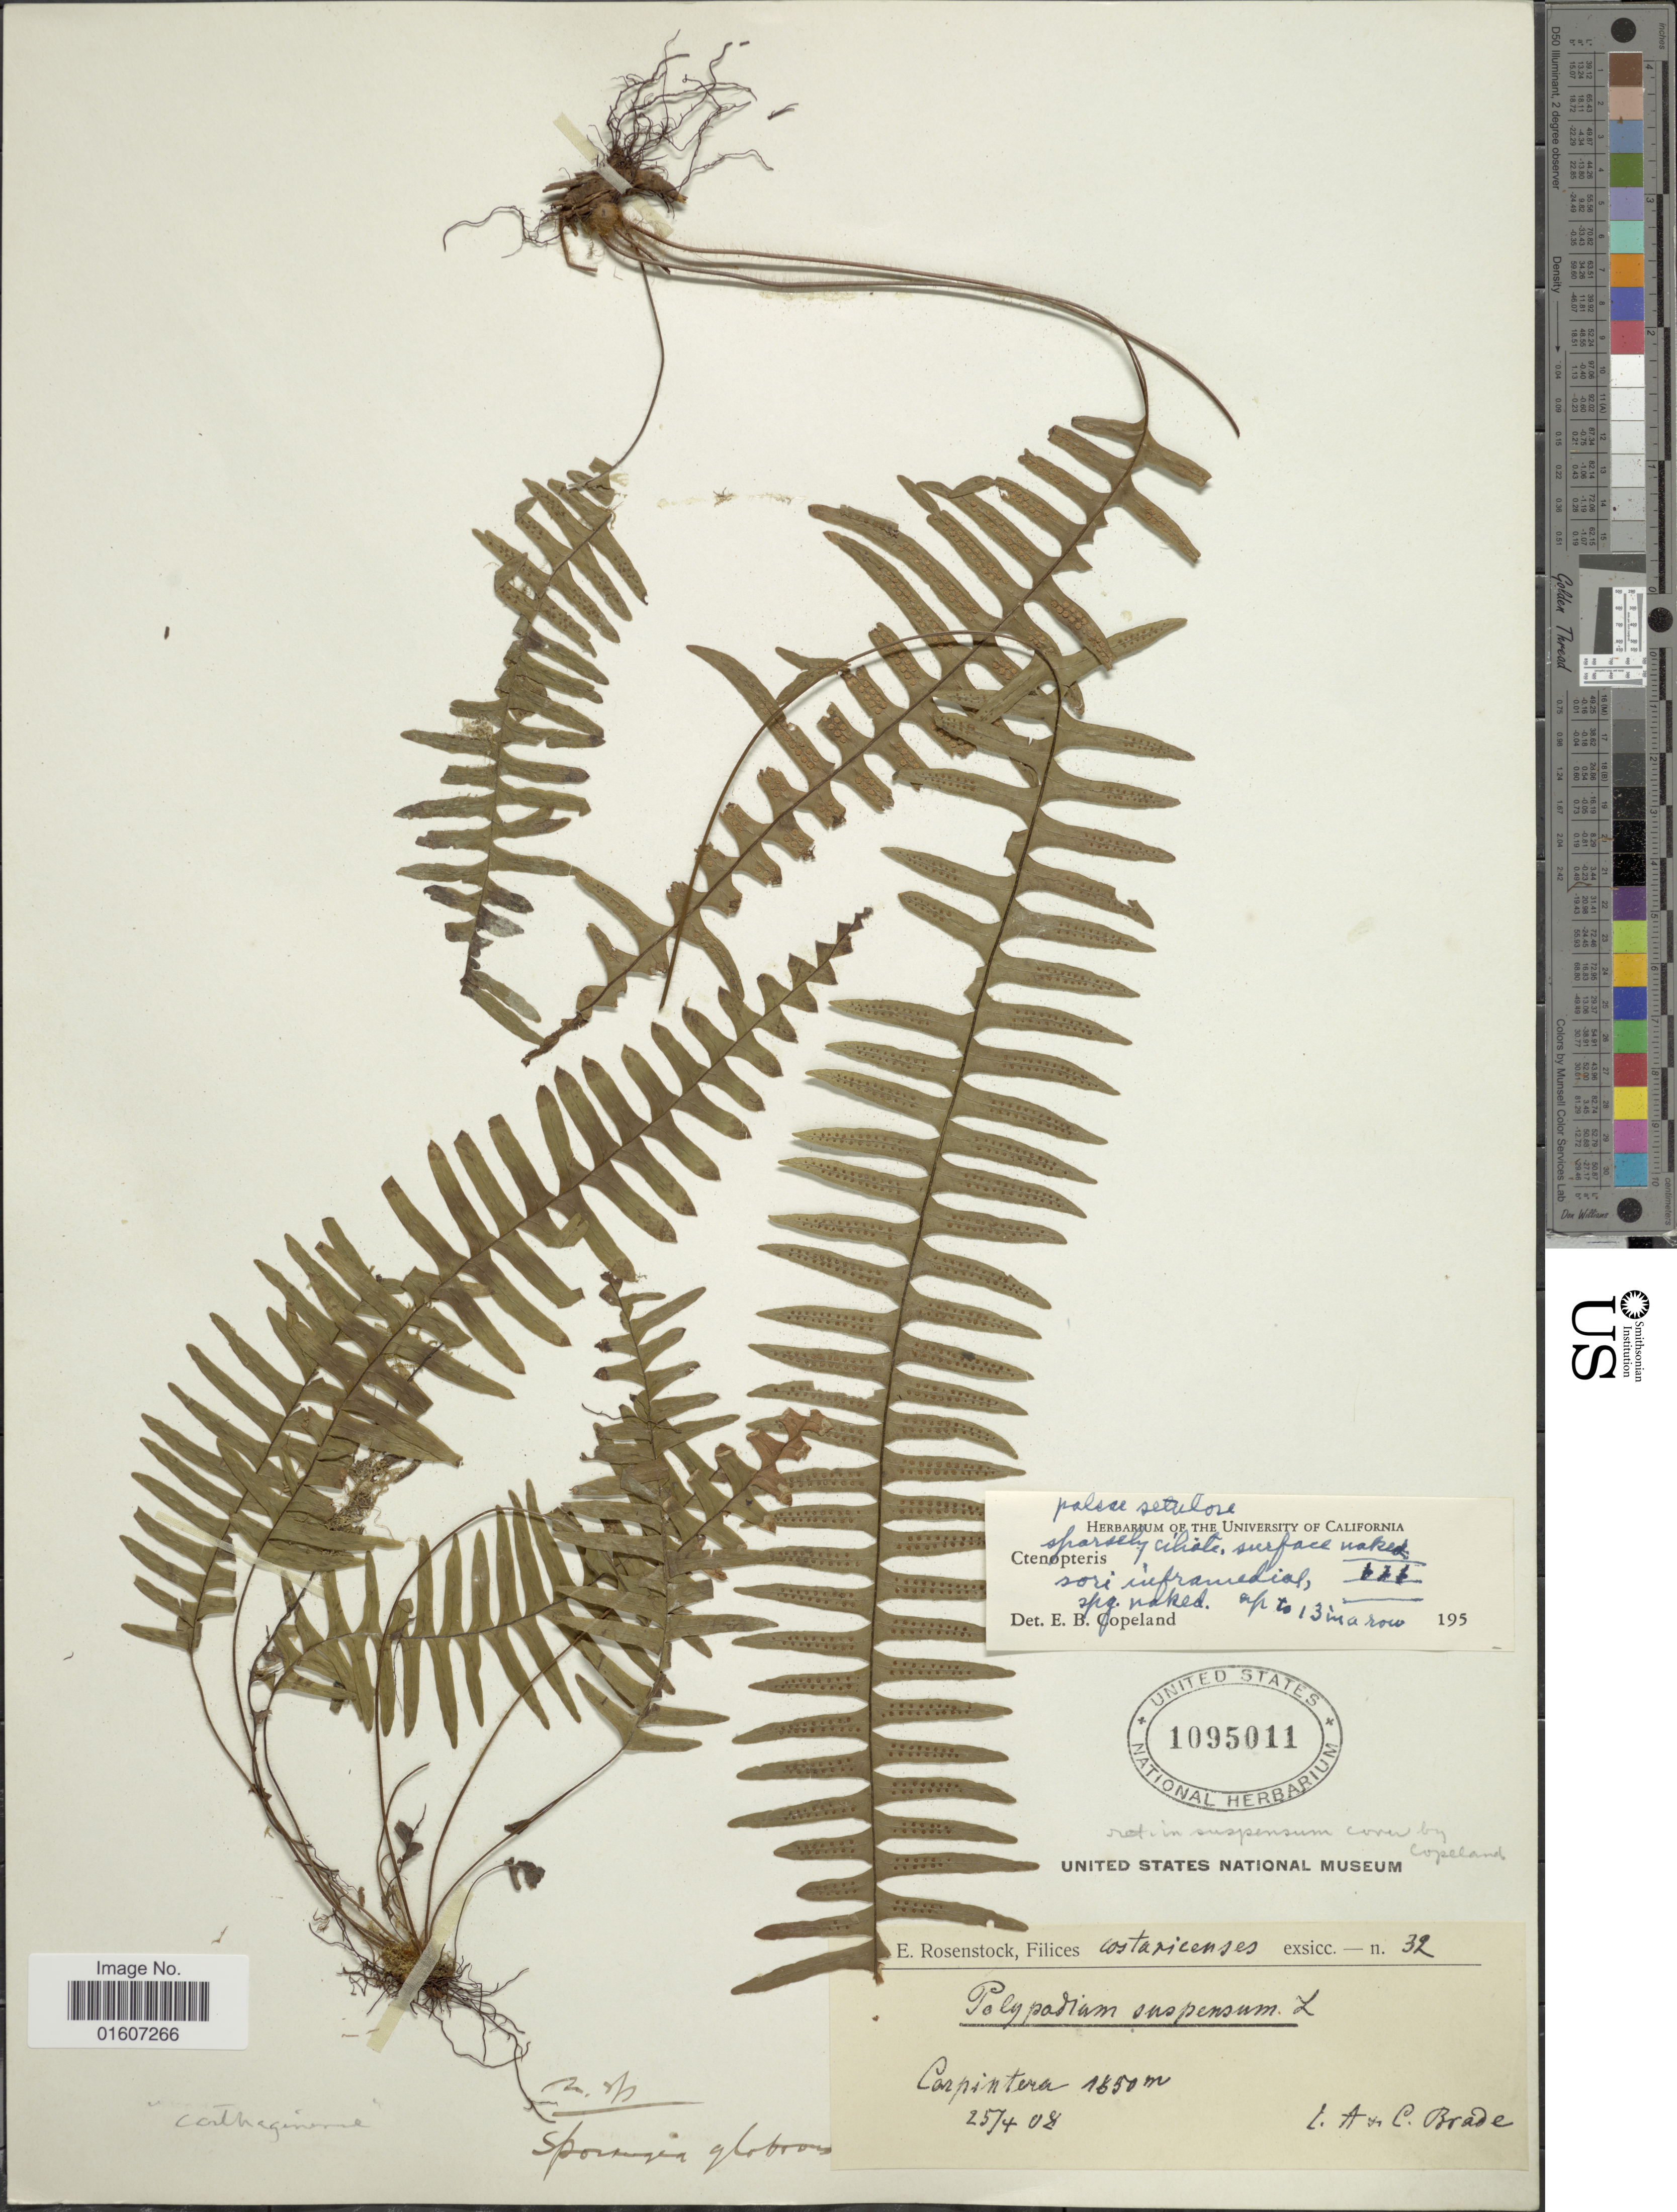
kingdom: Plantae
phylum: Tracheophyta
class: Polypodiopsida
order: Polypodiales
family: Polypodiaceae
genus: Terpsichore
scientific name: Terpsichore atroviridis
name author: (Copel.) A.R. Sm.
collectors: A. Brade & C. Brade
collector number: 32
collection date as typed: Transcribed d/m/y: 25/4/8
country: Costa Rica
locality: Carpintera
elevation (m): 1650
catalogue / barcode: US 1095011